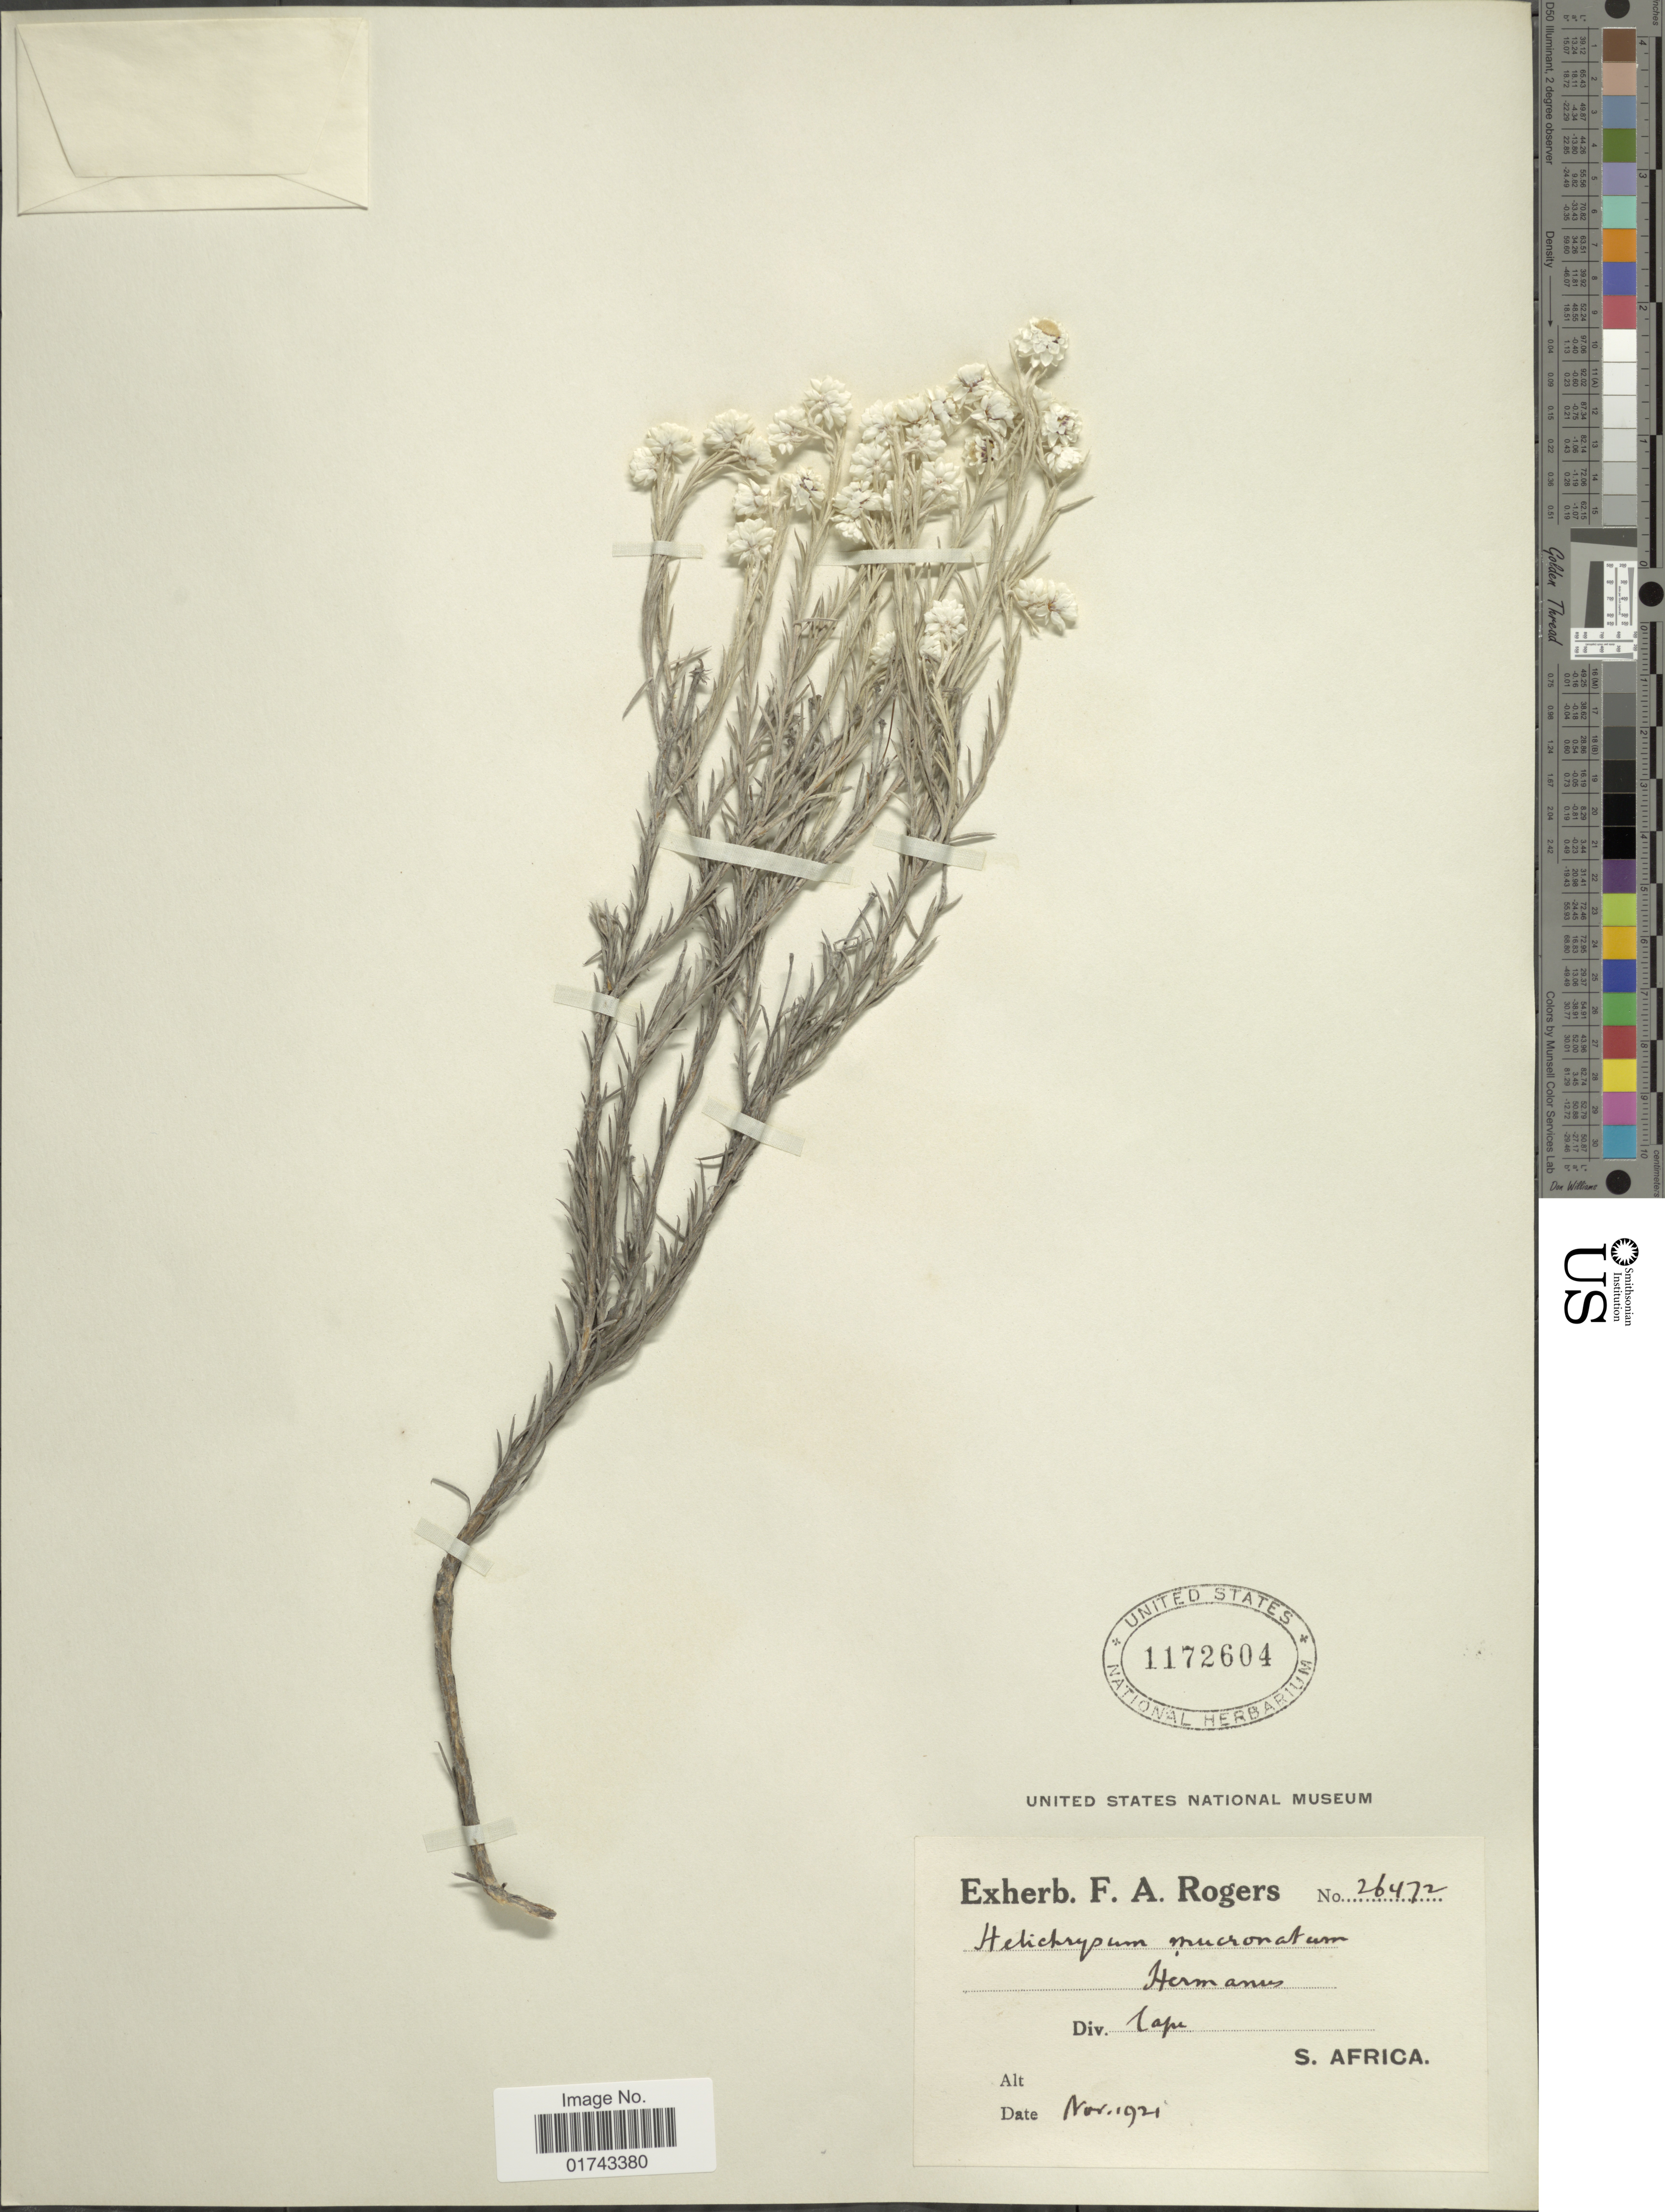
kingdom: Plantae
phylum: Tracheophyta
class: Magnoliopsida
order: Asterales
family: Asteraceae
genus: Helichrysum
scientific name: Helichrysum mucronatum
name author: (Raf.) Less.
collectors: ex herb. F. A. Rogers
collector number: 26472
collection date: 1921-11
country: South Africa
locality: Div. Cape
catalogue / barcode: US 1172604